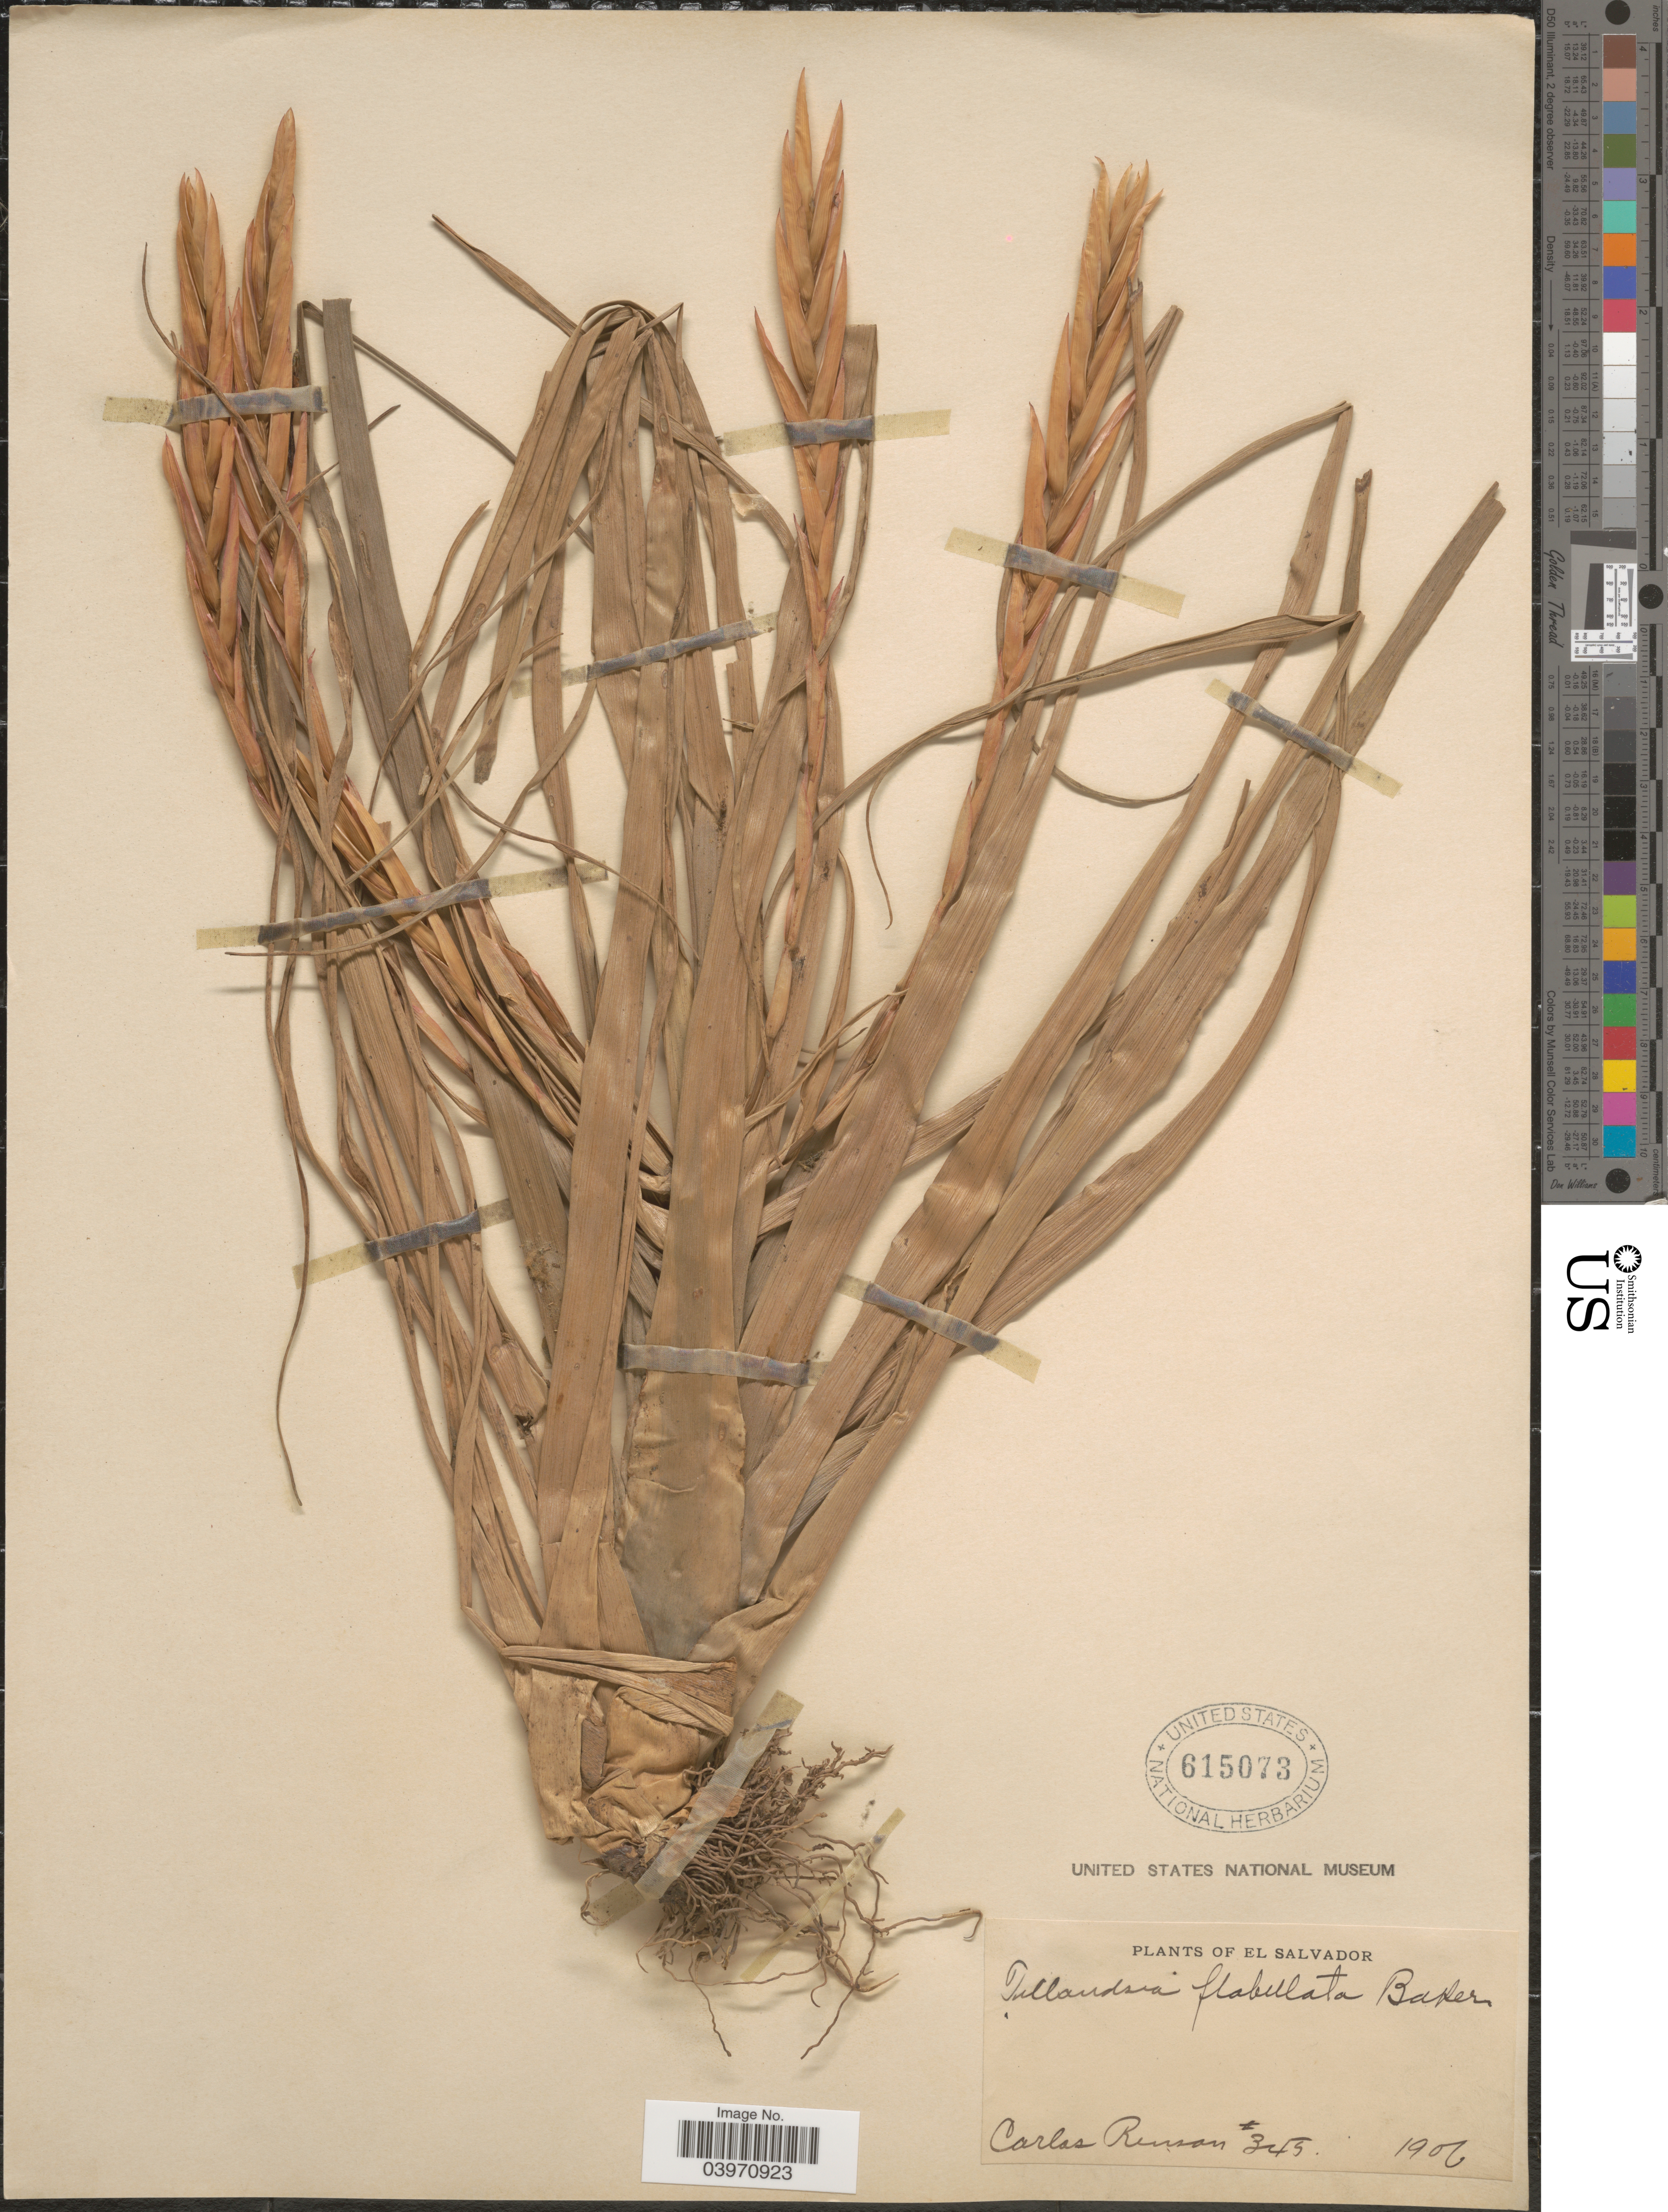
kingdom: Plantae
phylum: Tracheophyta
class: Liliopsida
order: Poales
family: Bromeliaceae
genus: Tillandsia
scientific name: Tillandsia flabellata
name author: Baker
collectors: C. Renson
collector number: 345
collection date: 1906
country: El Salvador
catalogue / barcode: US 615073